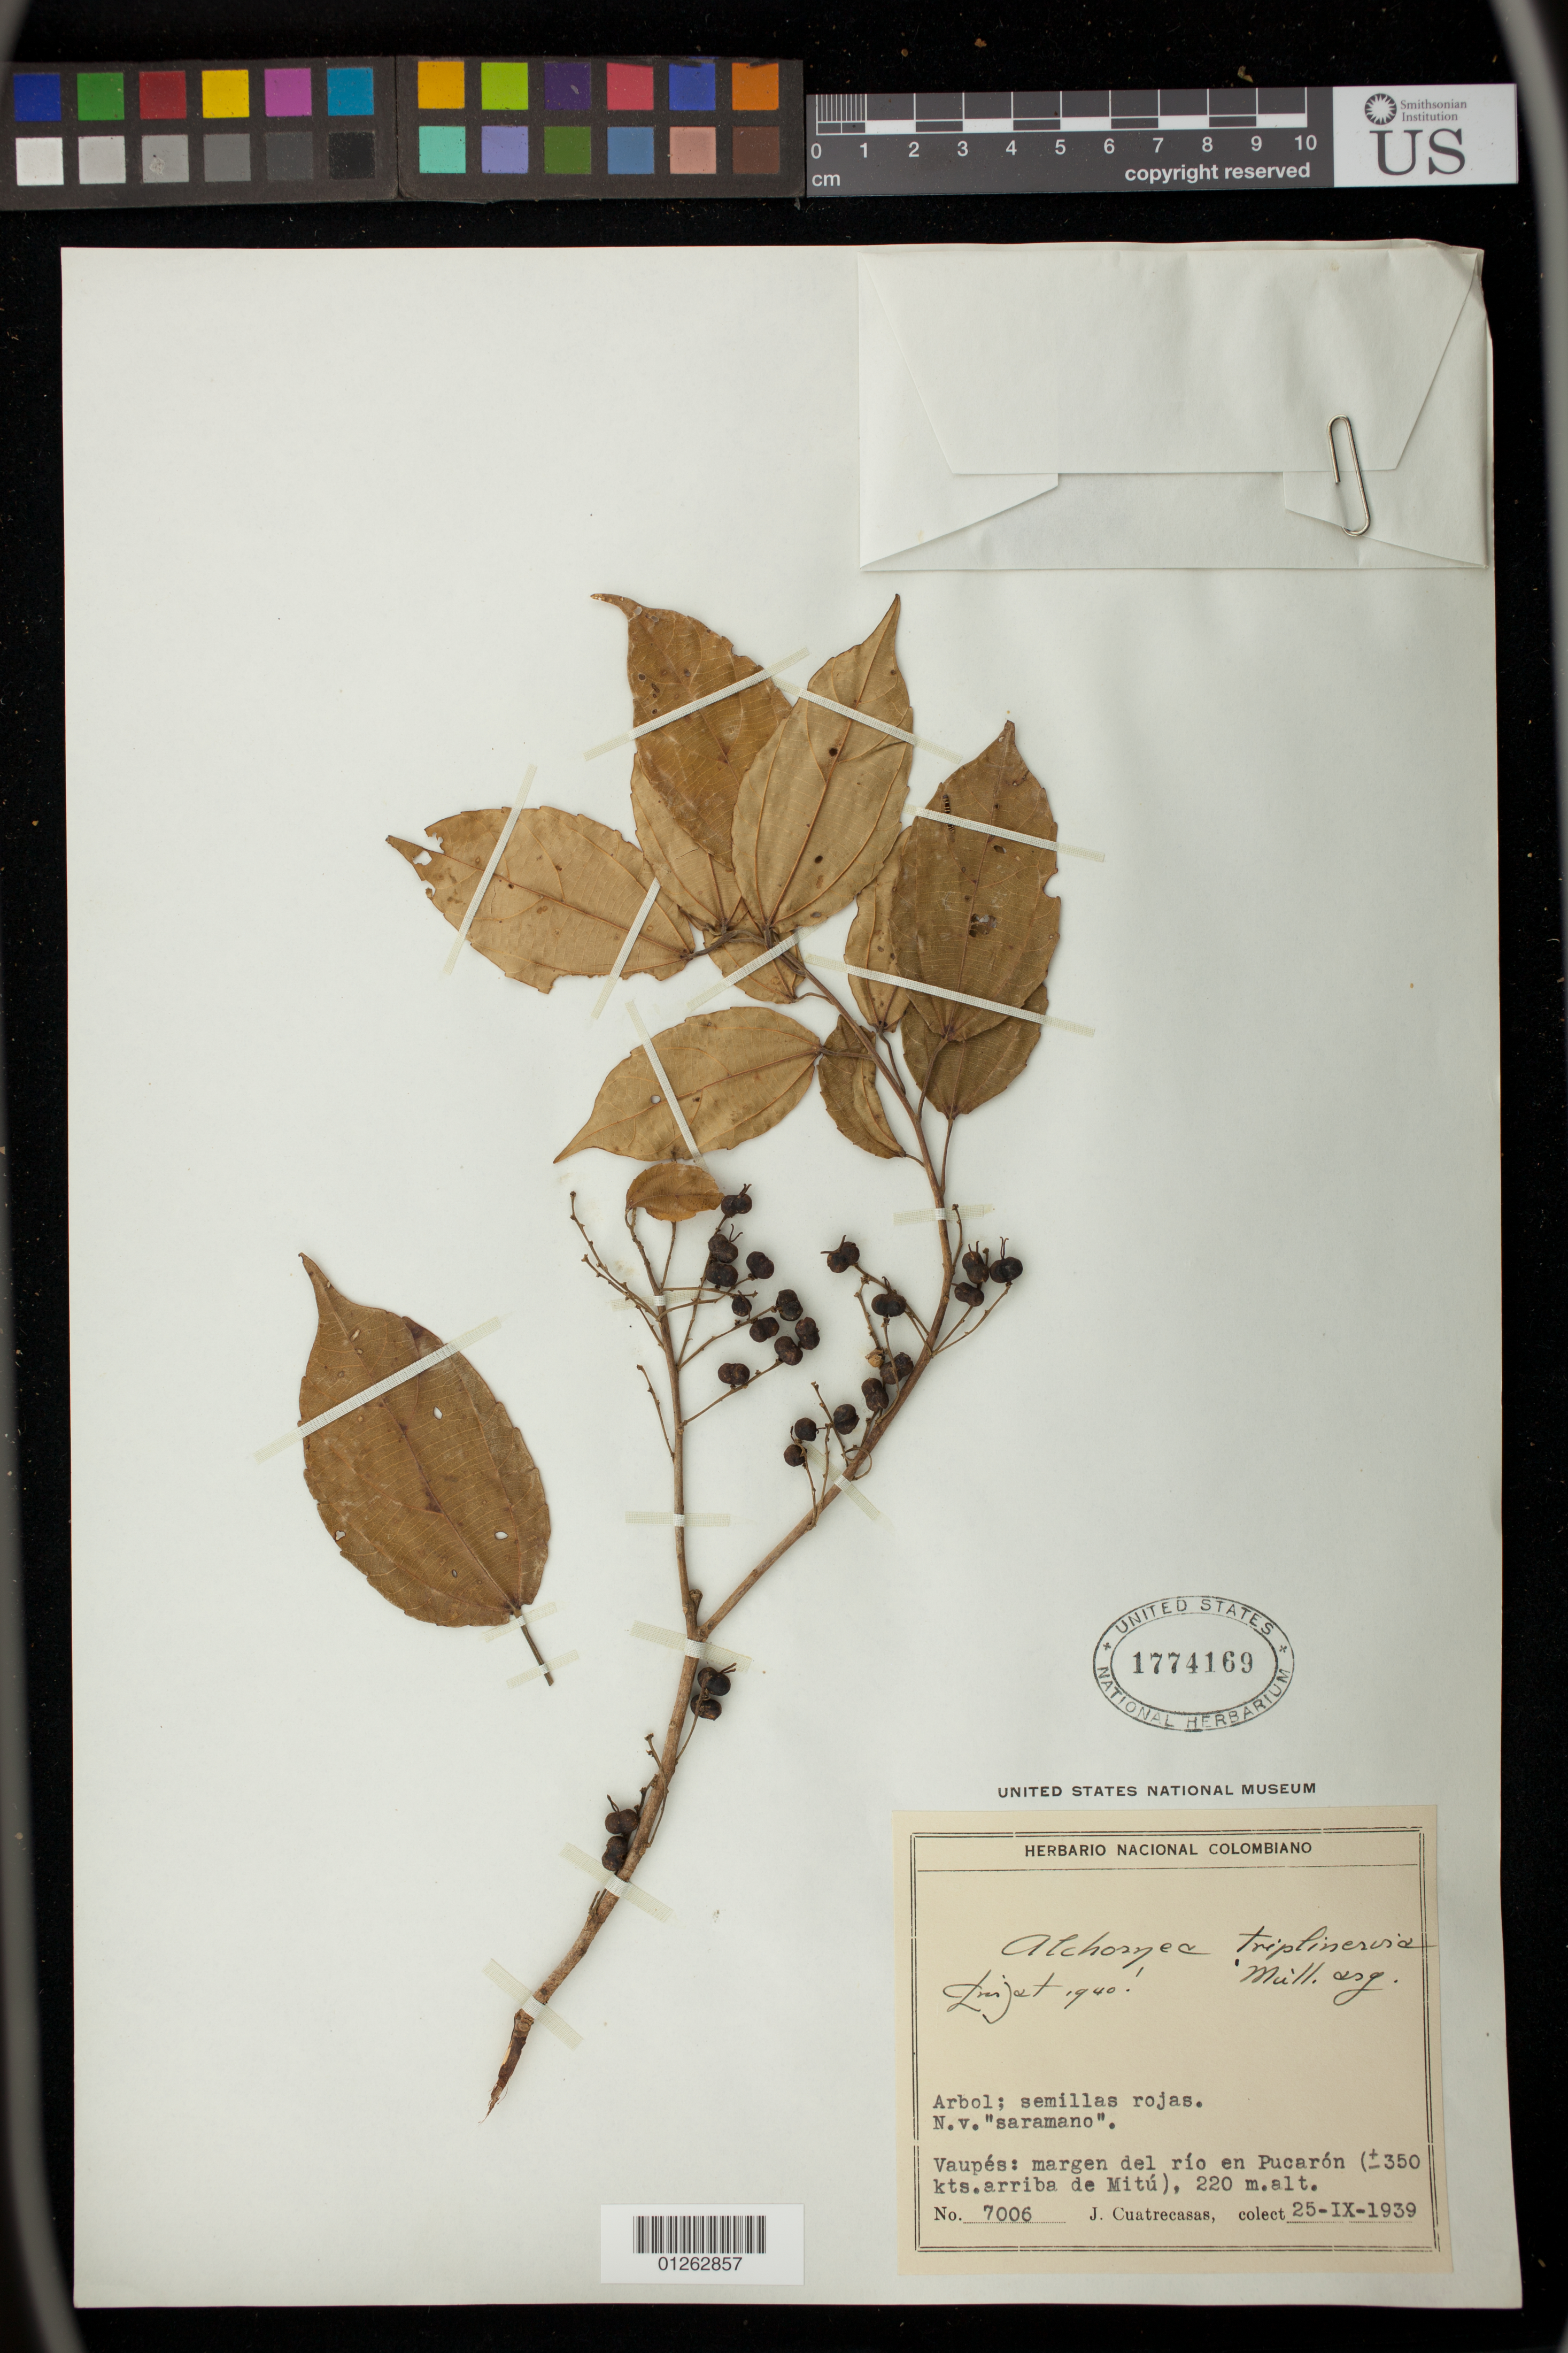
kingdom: Plantae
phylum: Tracheophyta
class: Magnoliopsida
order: Malpighiales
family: Euphorbiaceae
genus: Alchornea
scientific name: Alchornea triplinervia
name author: (Spreng.) Müll. Arg.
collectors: J. Cuatrecasas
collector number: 7006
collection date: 1939-09-25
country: Colombia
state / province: Vaupes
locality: margen del rio en Pucar=n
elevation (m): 220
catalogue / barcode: US 1774169